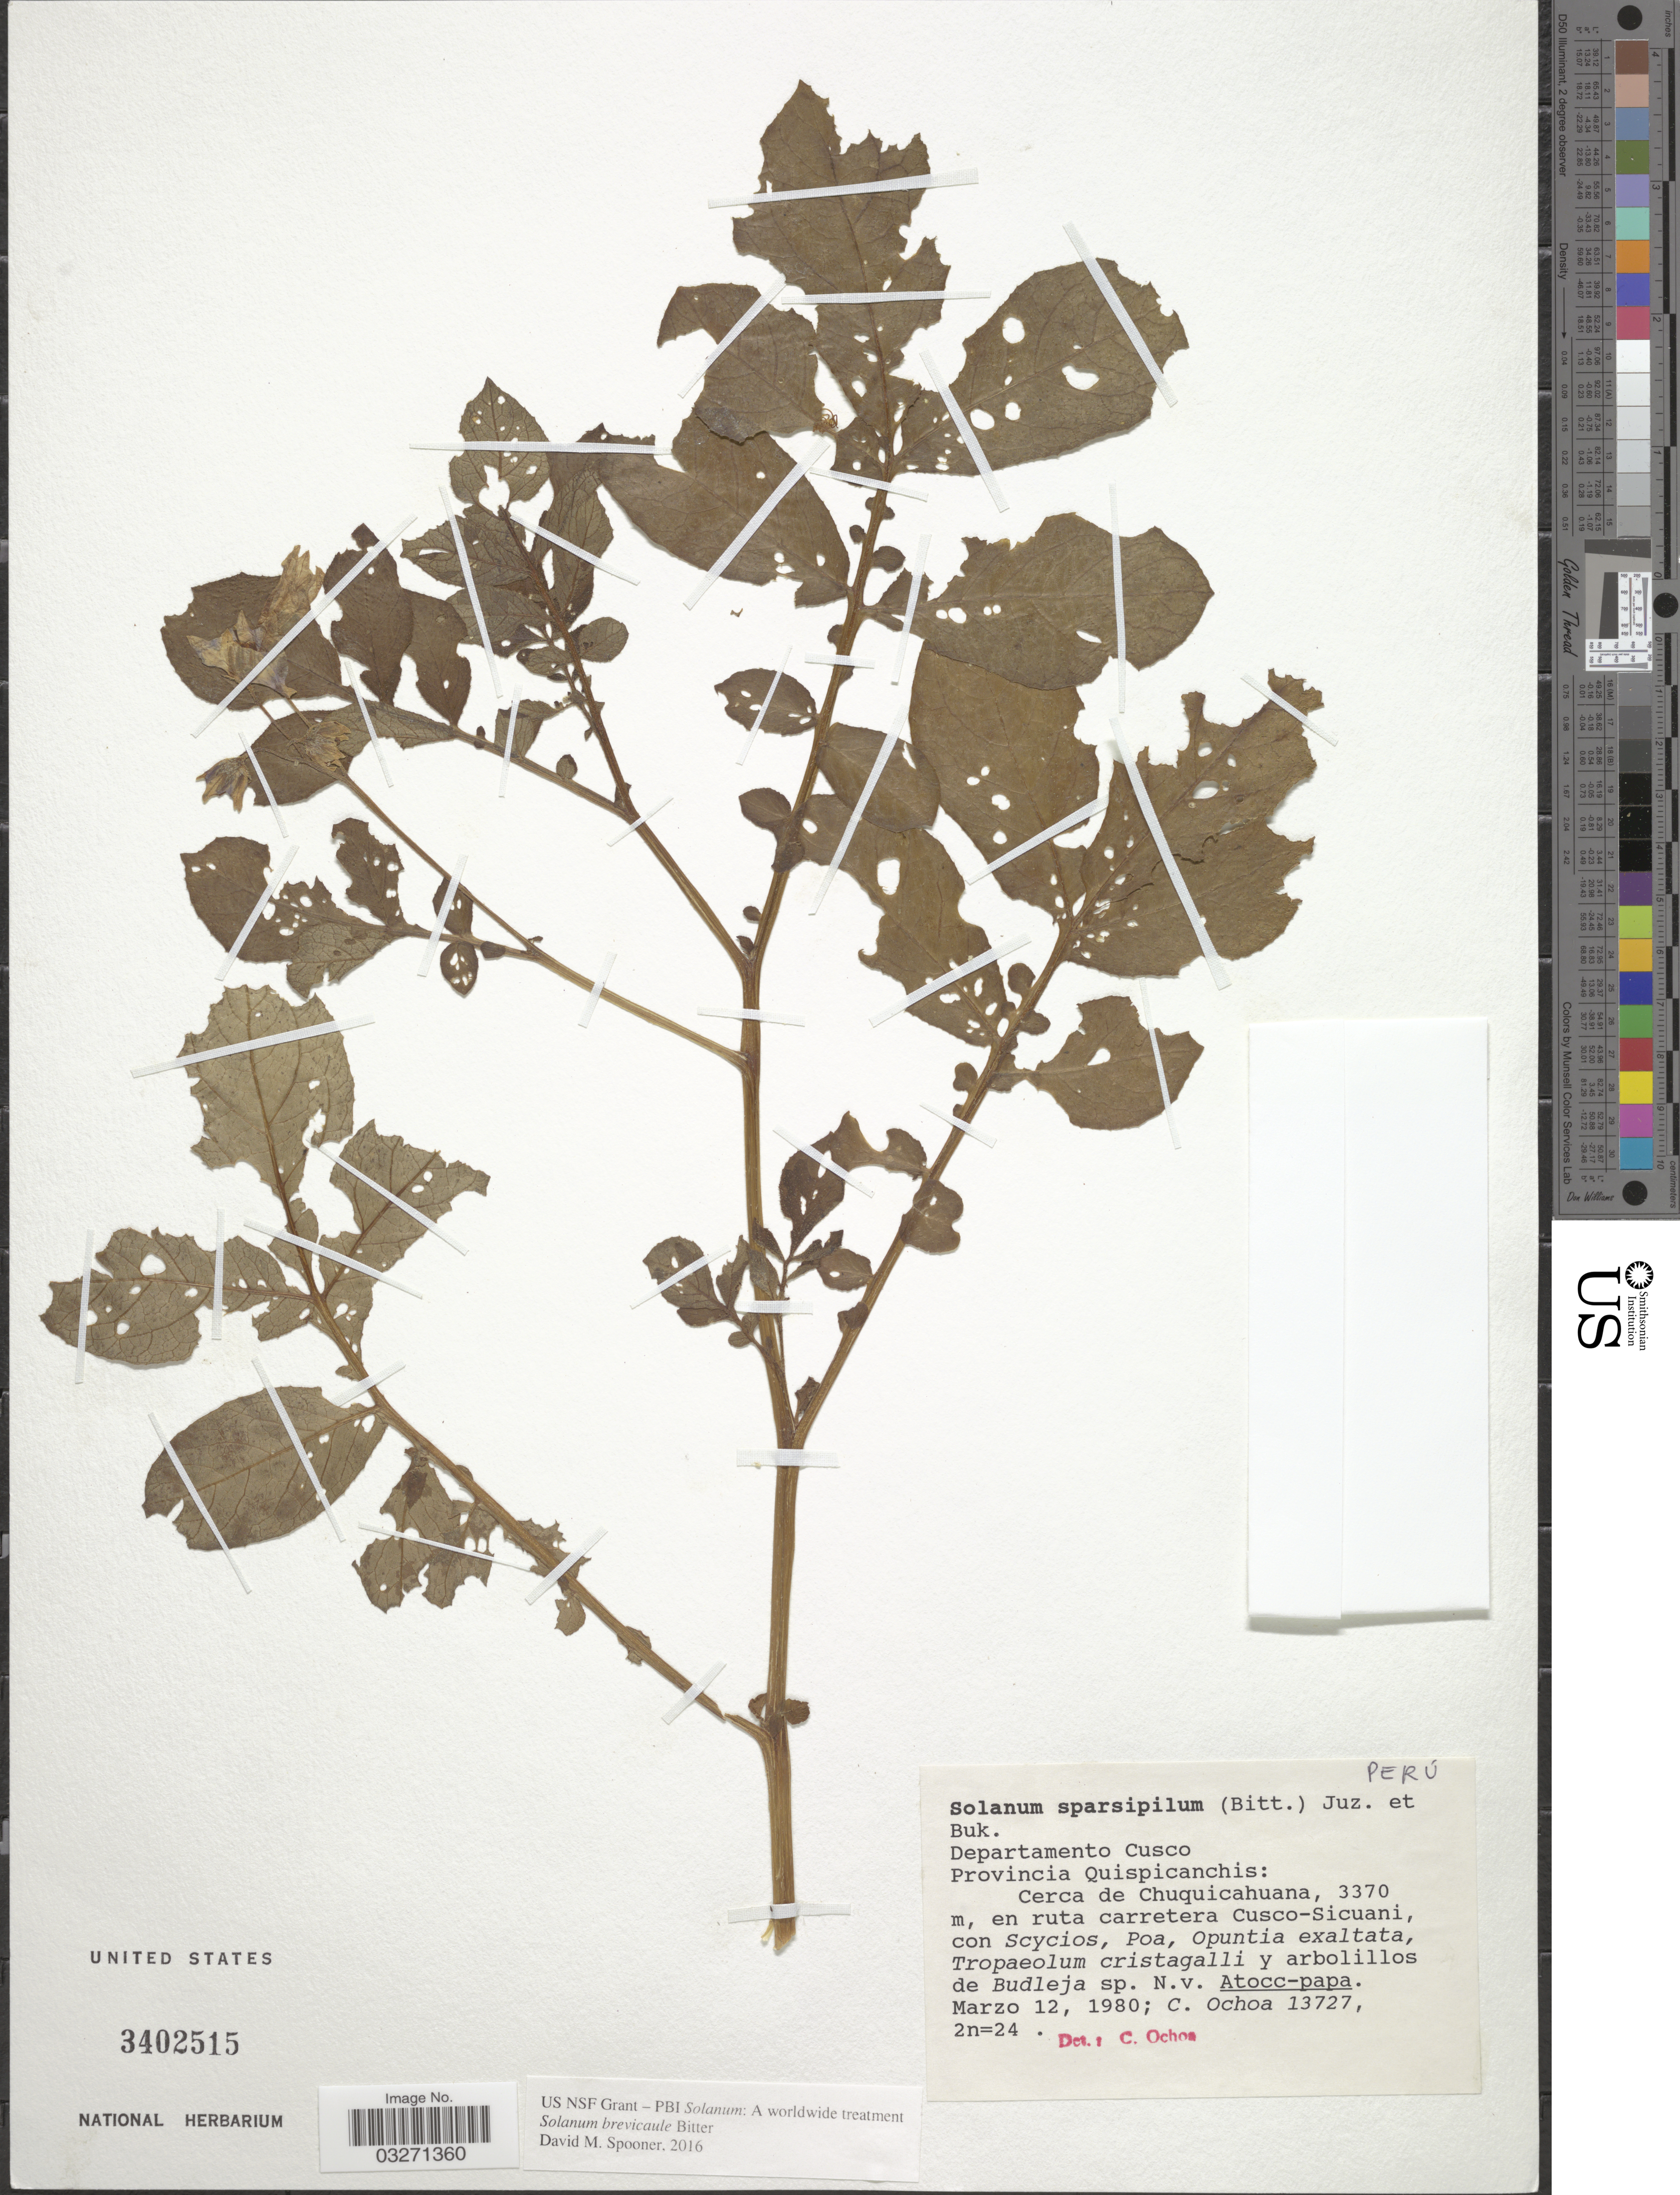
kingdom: Plantae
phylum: Tracheophyta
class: Magnoliopsida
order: Solanales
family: Solanaceae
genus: Solanum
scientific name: Solanum brevicaule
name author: Bitter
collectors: C. Ochoa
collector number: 13727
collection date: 1980-03-12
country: Peru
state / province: Cusco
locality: Departamento Cusco. Provincia Quispicanchis: Cerca de Chuquicahuana, en ruta carretera Cusco-Sicuani.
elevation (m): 3370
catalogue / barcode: US 3402515